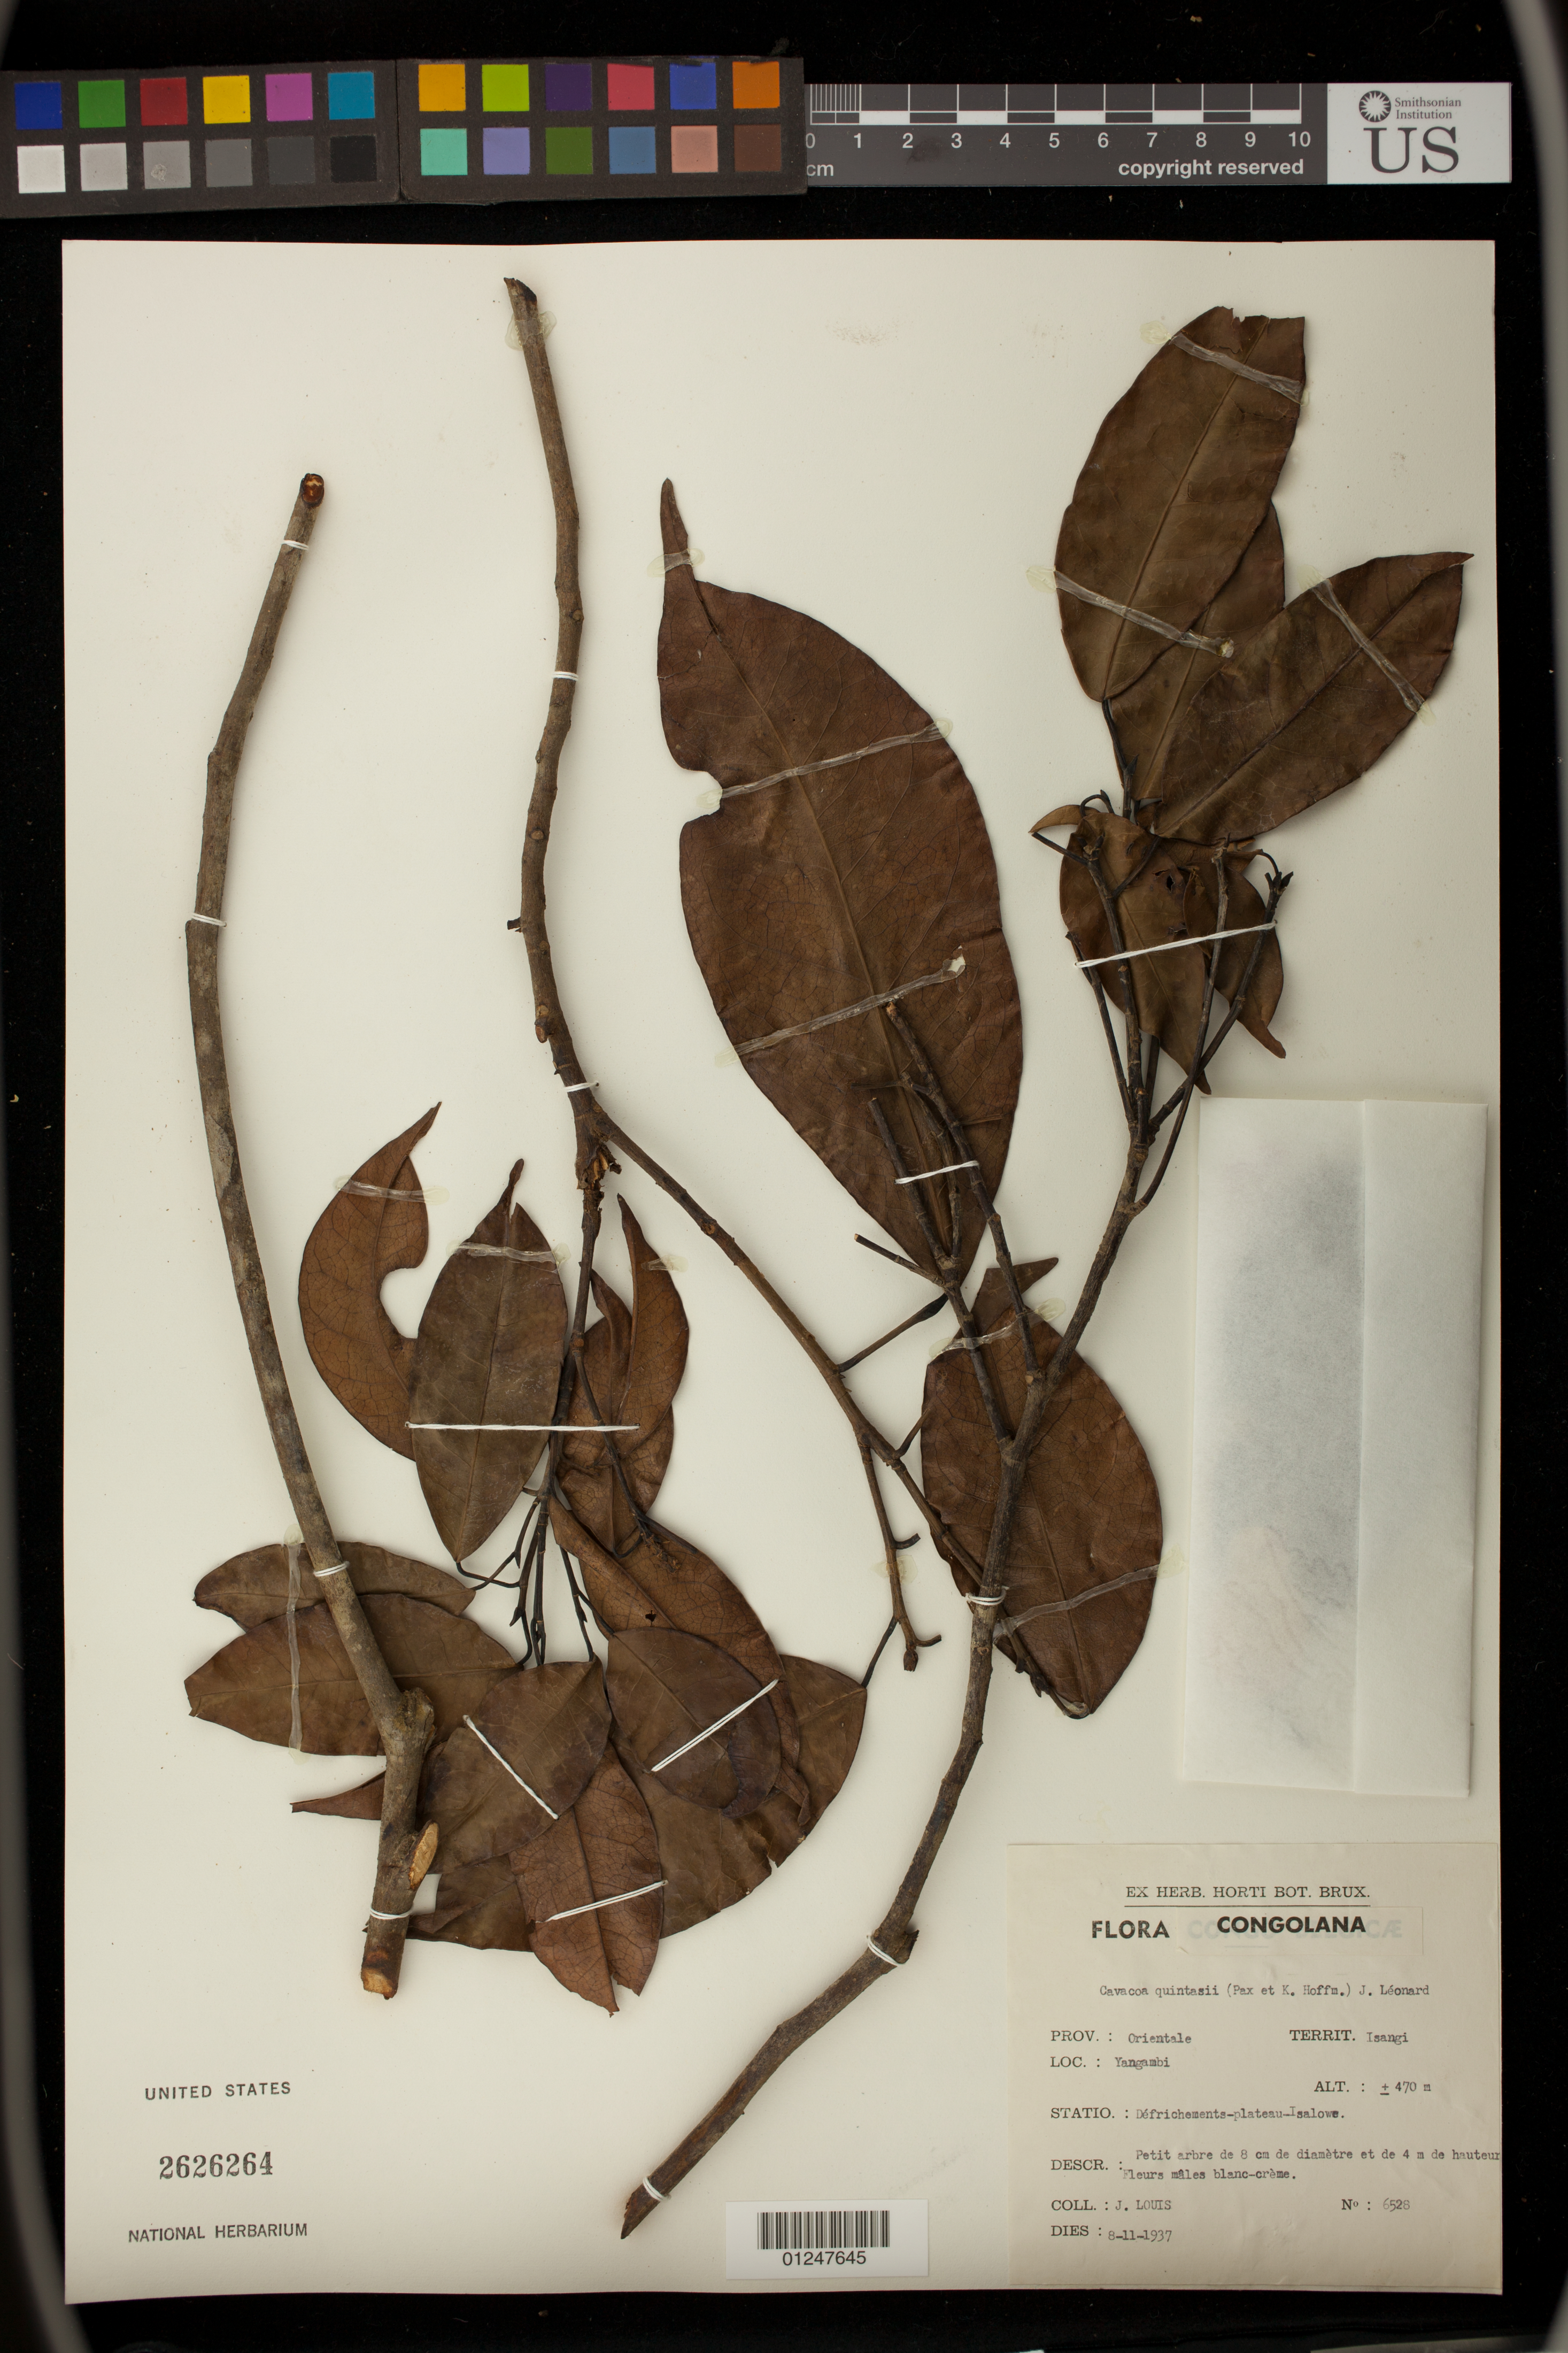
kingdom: Plantae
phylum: Tracheophyta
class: Magnoliopsida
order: Malpighiales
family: Euphorbiaceae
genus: Cavacoa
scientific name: Cavacoa quintasii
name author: (Pax & K. Hoffm.) Leonard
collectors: J. Louis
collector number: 6528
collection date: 1937-11-08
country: Congo, Democratic Republic of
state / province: Kasaï-Oriental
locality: Prov: Orientale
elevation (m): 470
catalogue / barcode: US 2626264